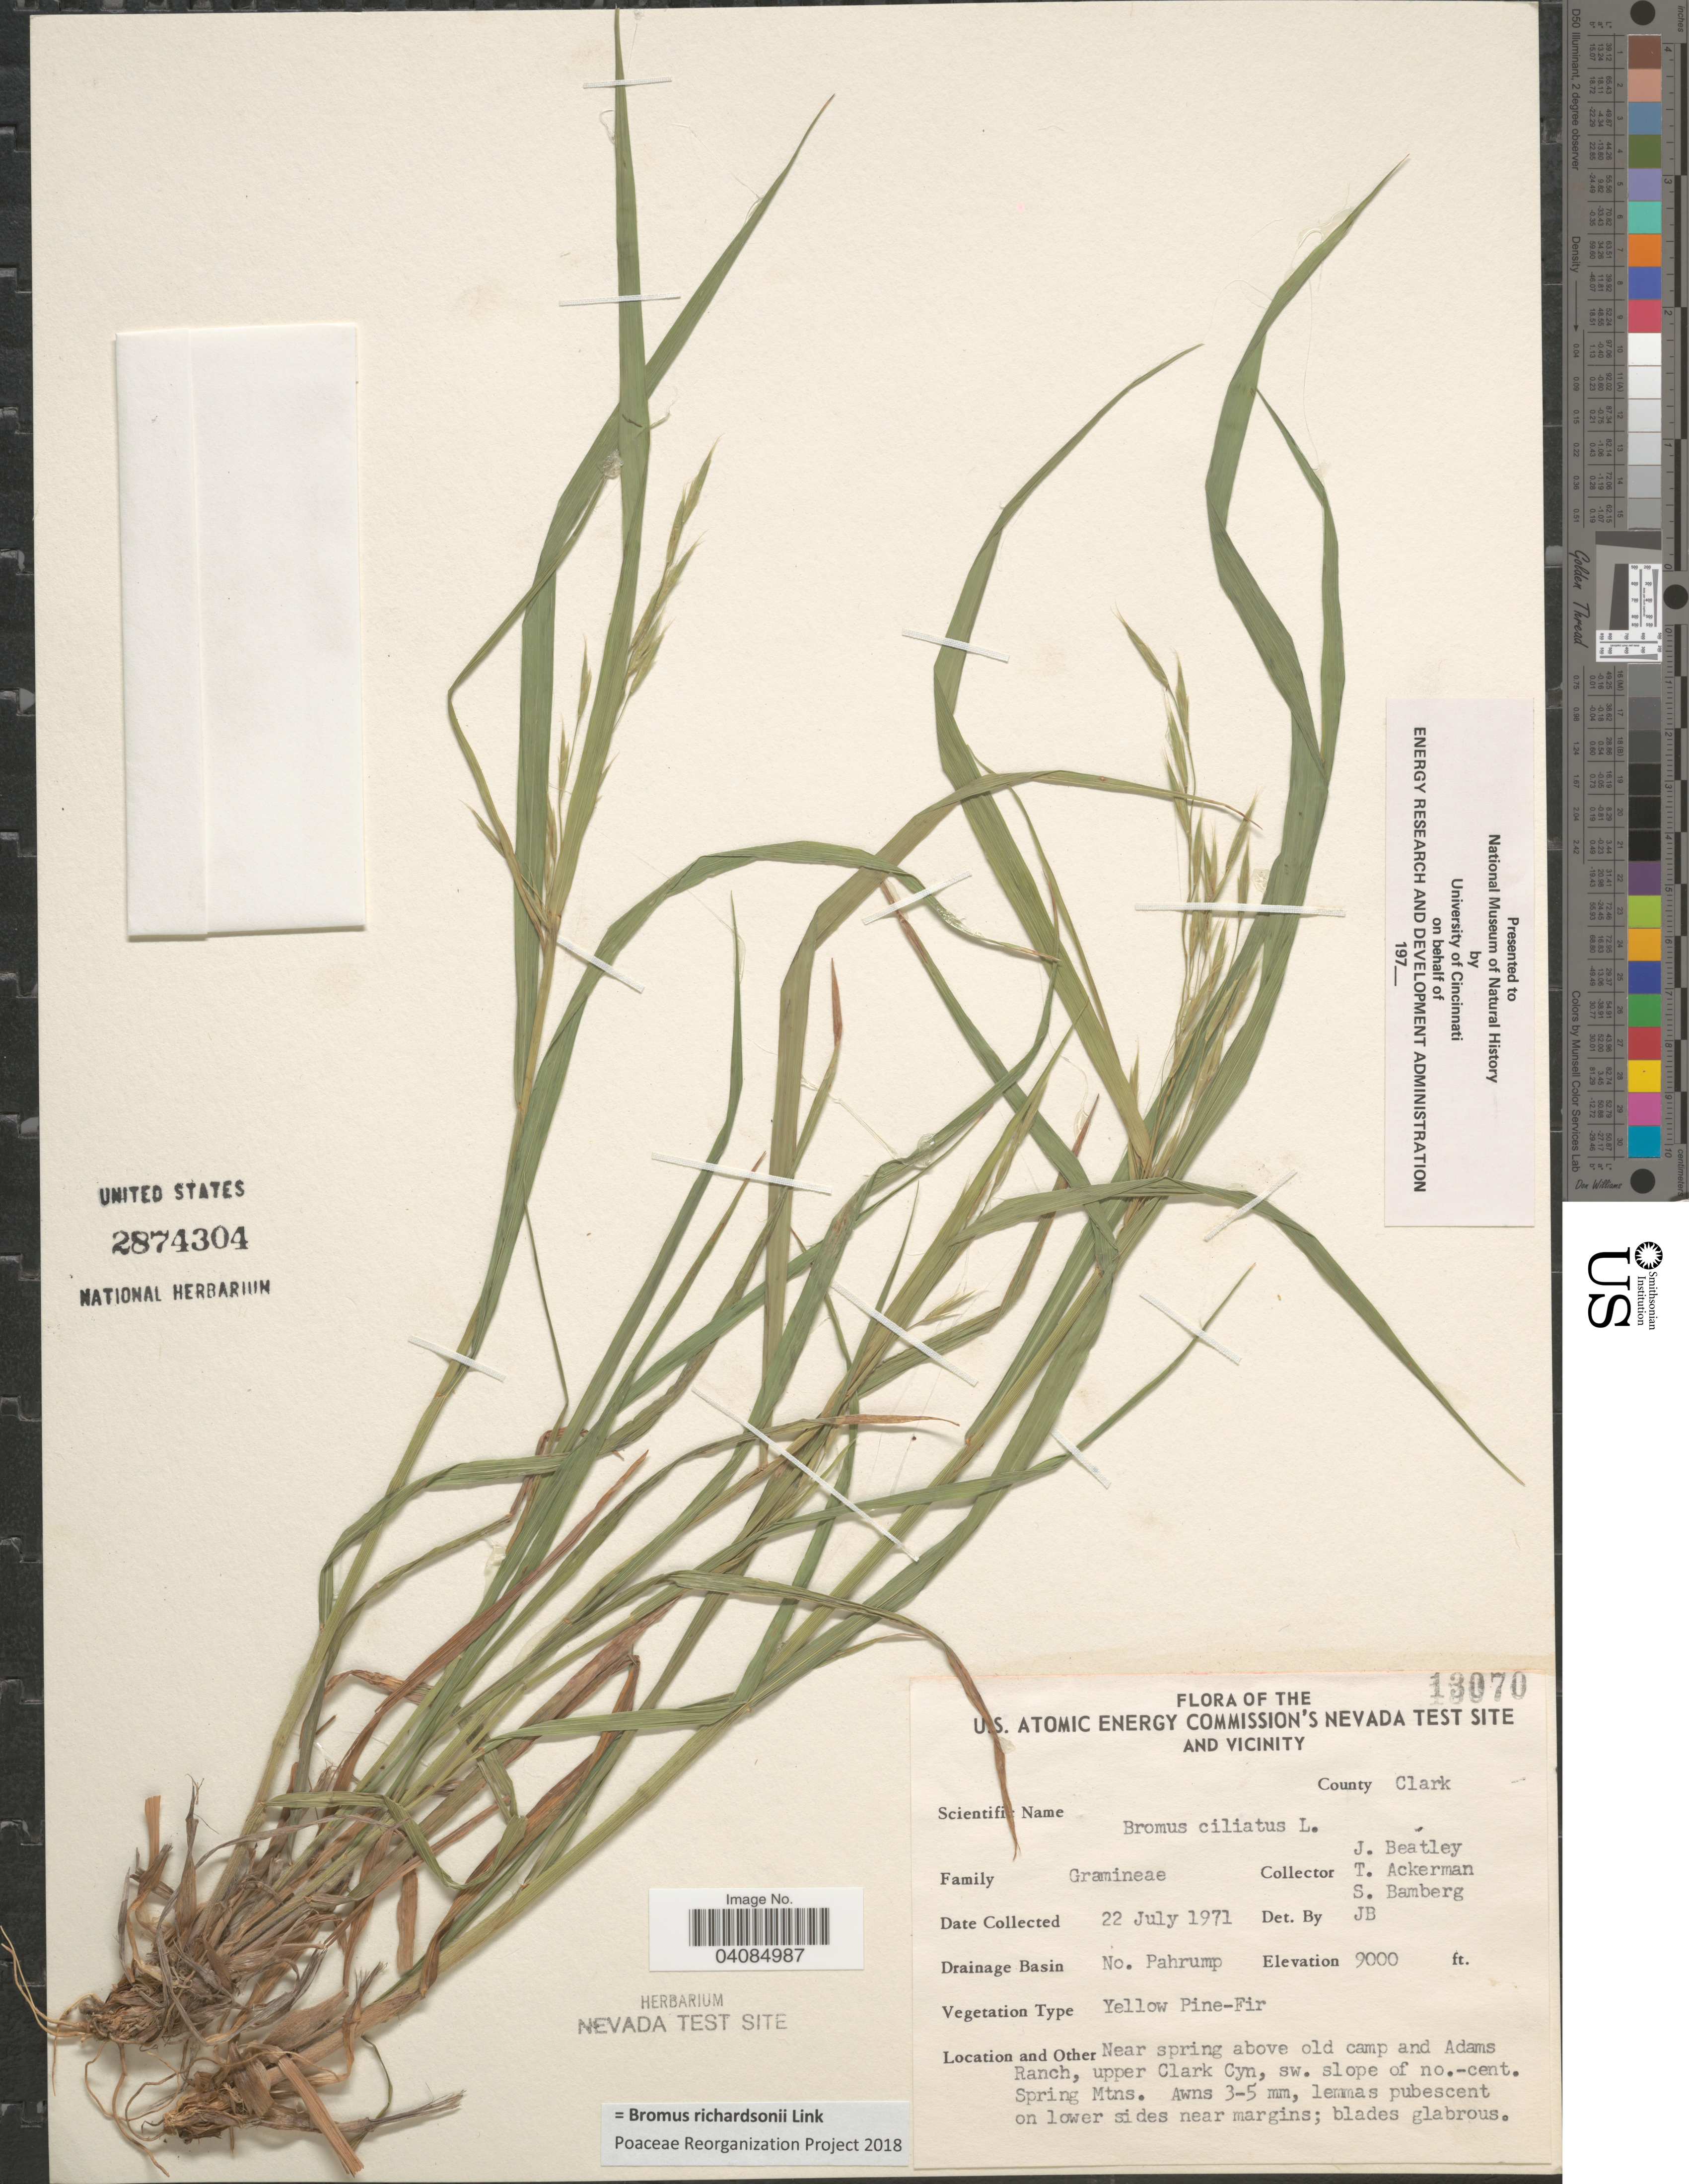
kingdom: Plantae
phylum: Tracheophyta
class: Liliopsida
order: Poales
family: Poaceae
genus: Bromus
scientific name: Bromus racemosus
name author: L.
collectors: J. C. Beatley, T. Ackerman & S. Bamberg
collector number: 13070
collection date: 1971-07-22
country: United States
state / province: Nevada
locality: The U.S. Atomic Energy Commision's Nevada Test Site and Vicinity. County Clark. Drainage Basin No. Pahrump. Near spring above old camp and Adams Ranch, upper Clark Cyn, sw. slope of no.-cent. Spring Mtns.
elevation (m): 2743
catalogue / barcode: US 2874304